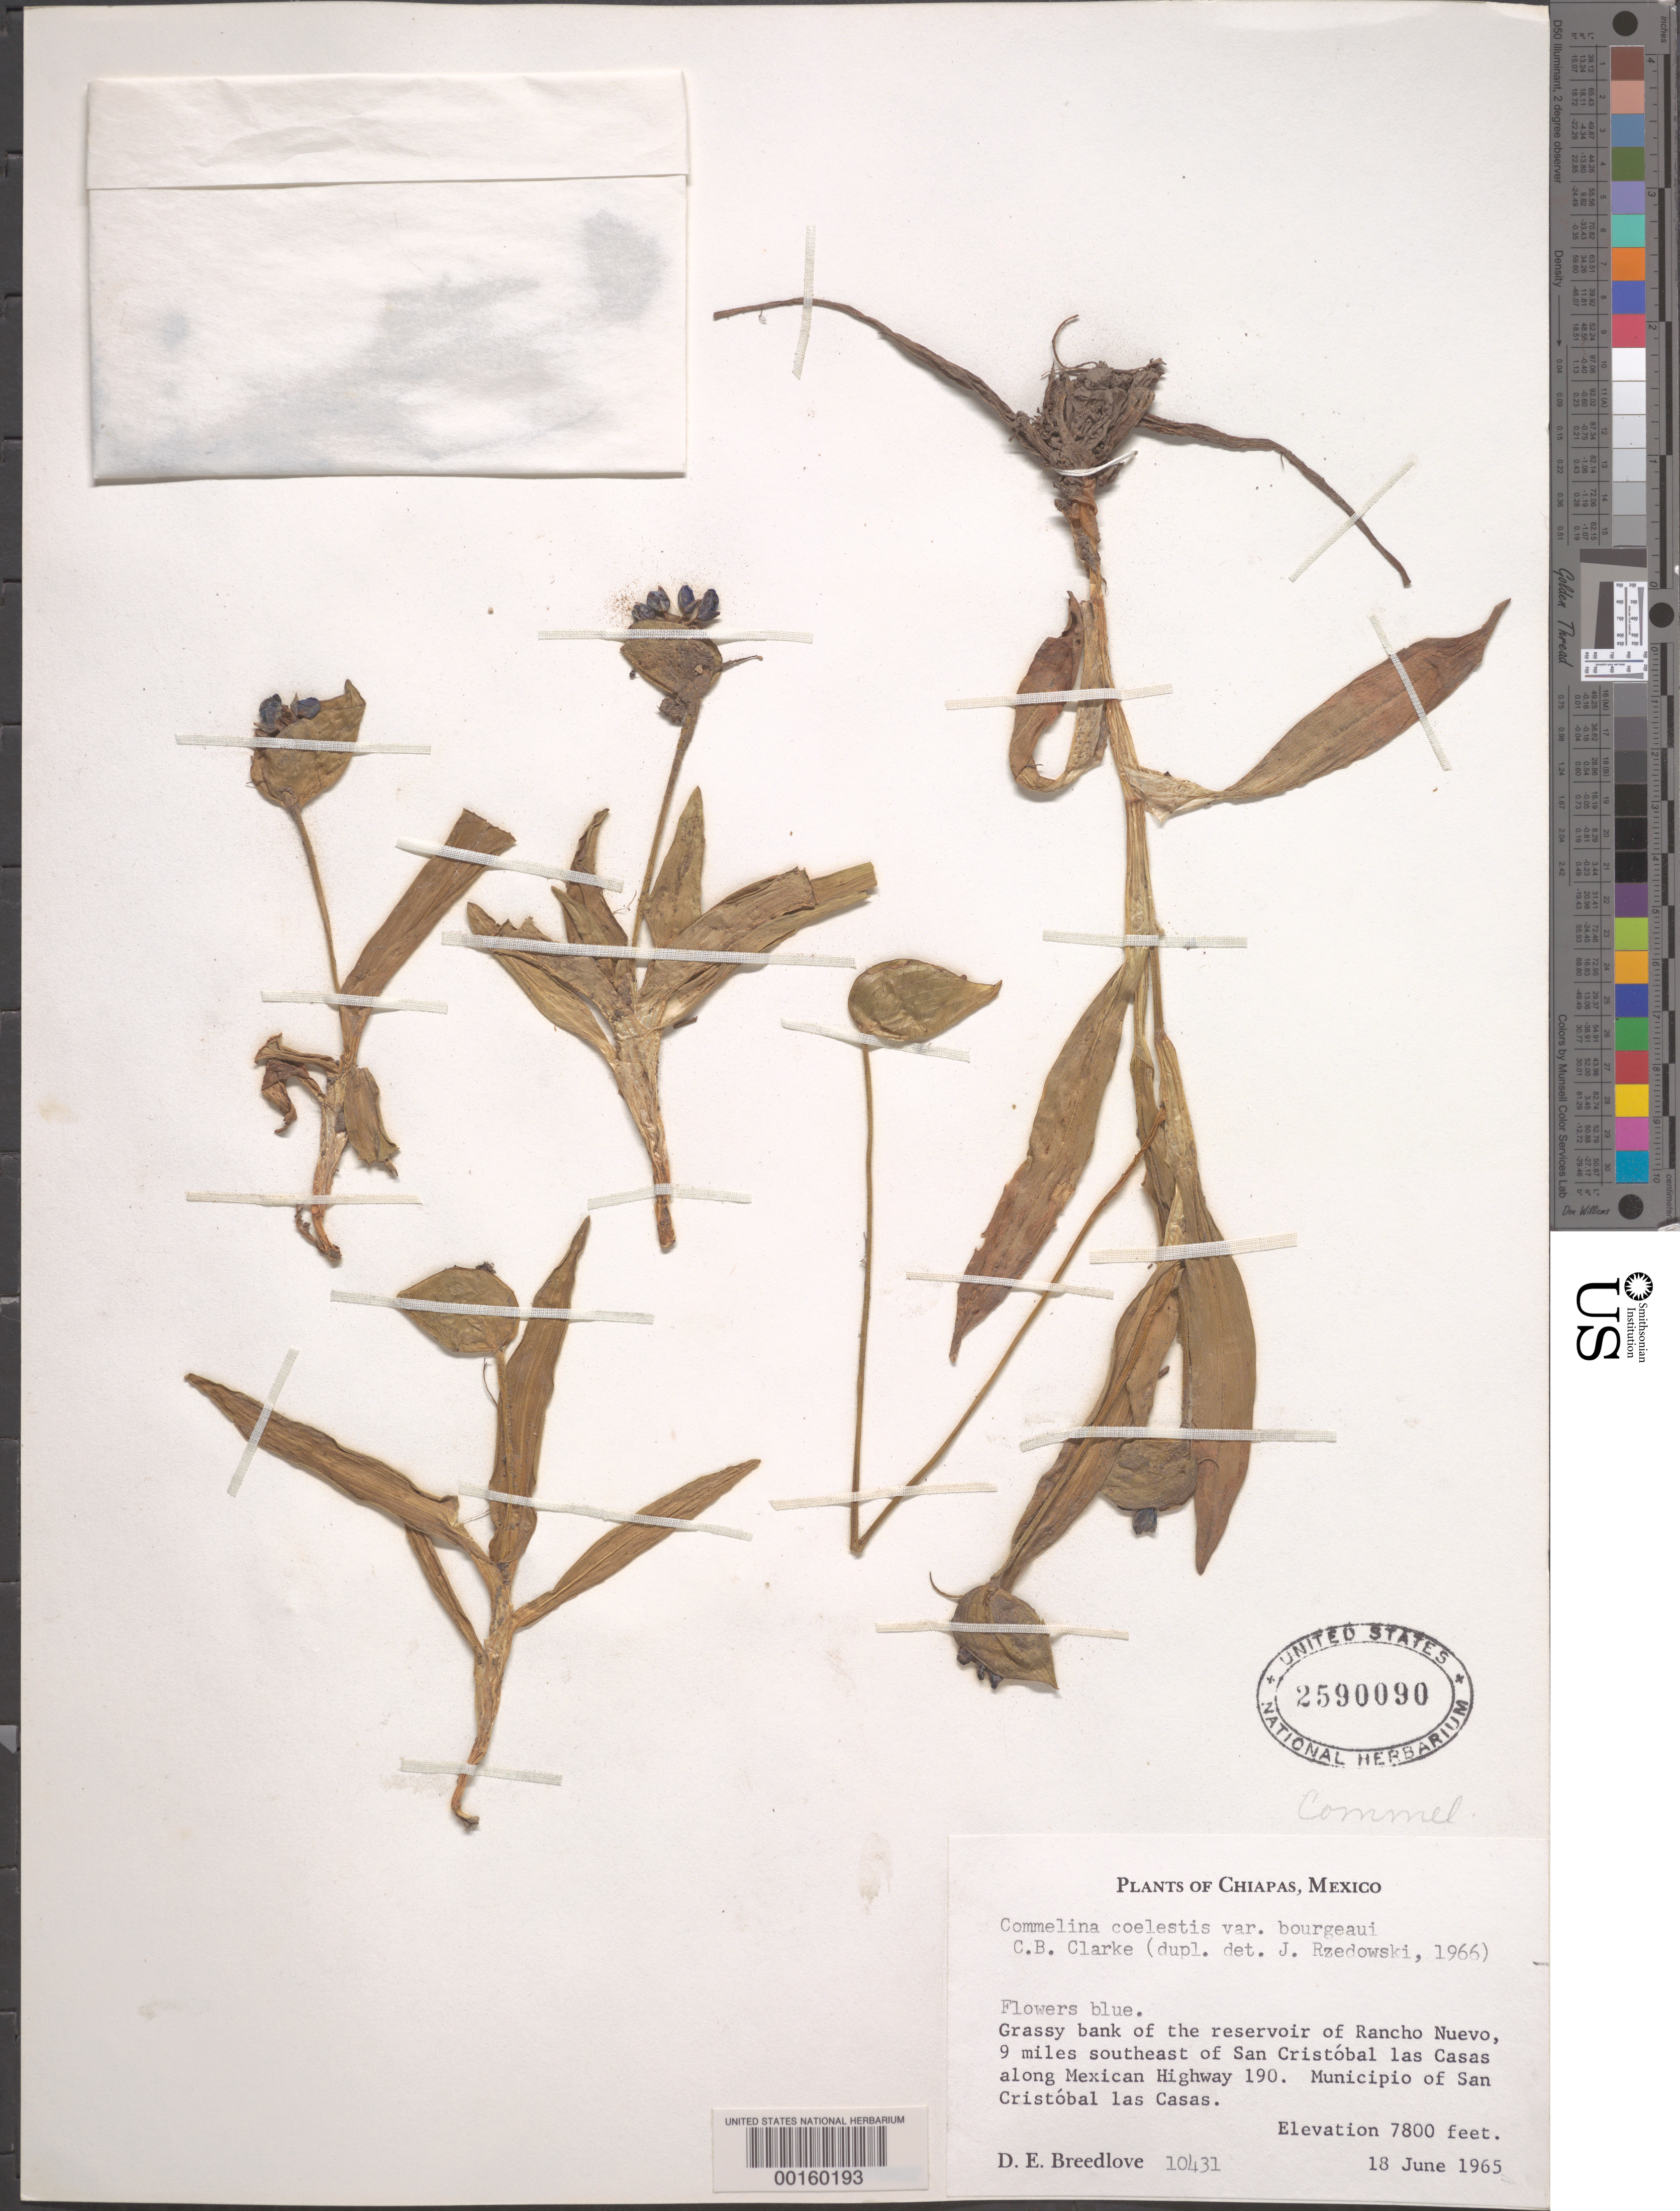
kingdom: Plantae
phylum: Tracheophyta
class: Liliopsida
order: Commelinales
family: Commelinaceae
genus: Commelina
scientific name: Commelina coelestis var. bourgeaui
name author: C.B. Clarke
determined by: Rzedowski, J.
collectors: D. E. Breedlove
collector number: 10431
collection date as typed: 18 Jun 1965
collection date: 1965-06-18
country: Mexico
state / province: Chiapas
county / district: San Cristóbal de Las Casas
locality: Rancho Nuevo, SE of San Cristobal las Casas, along hwy 190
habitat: Grassy bank of a reservoir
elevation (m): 2379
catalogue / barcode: US 2590090